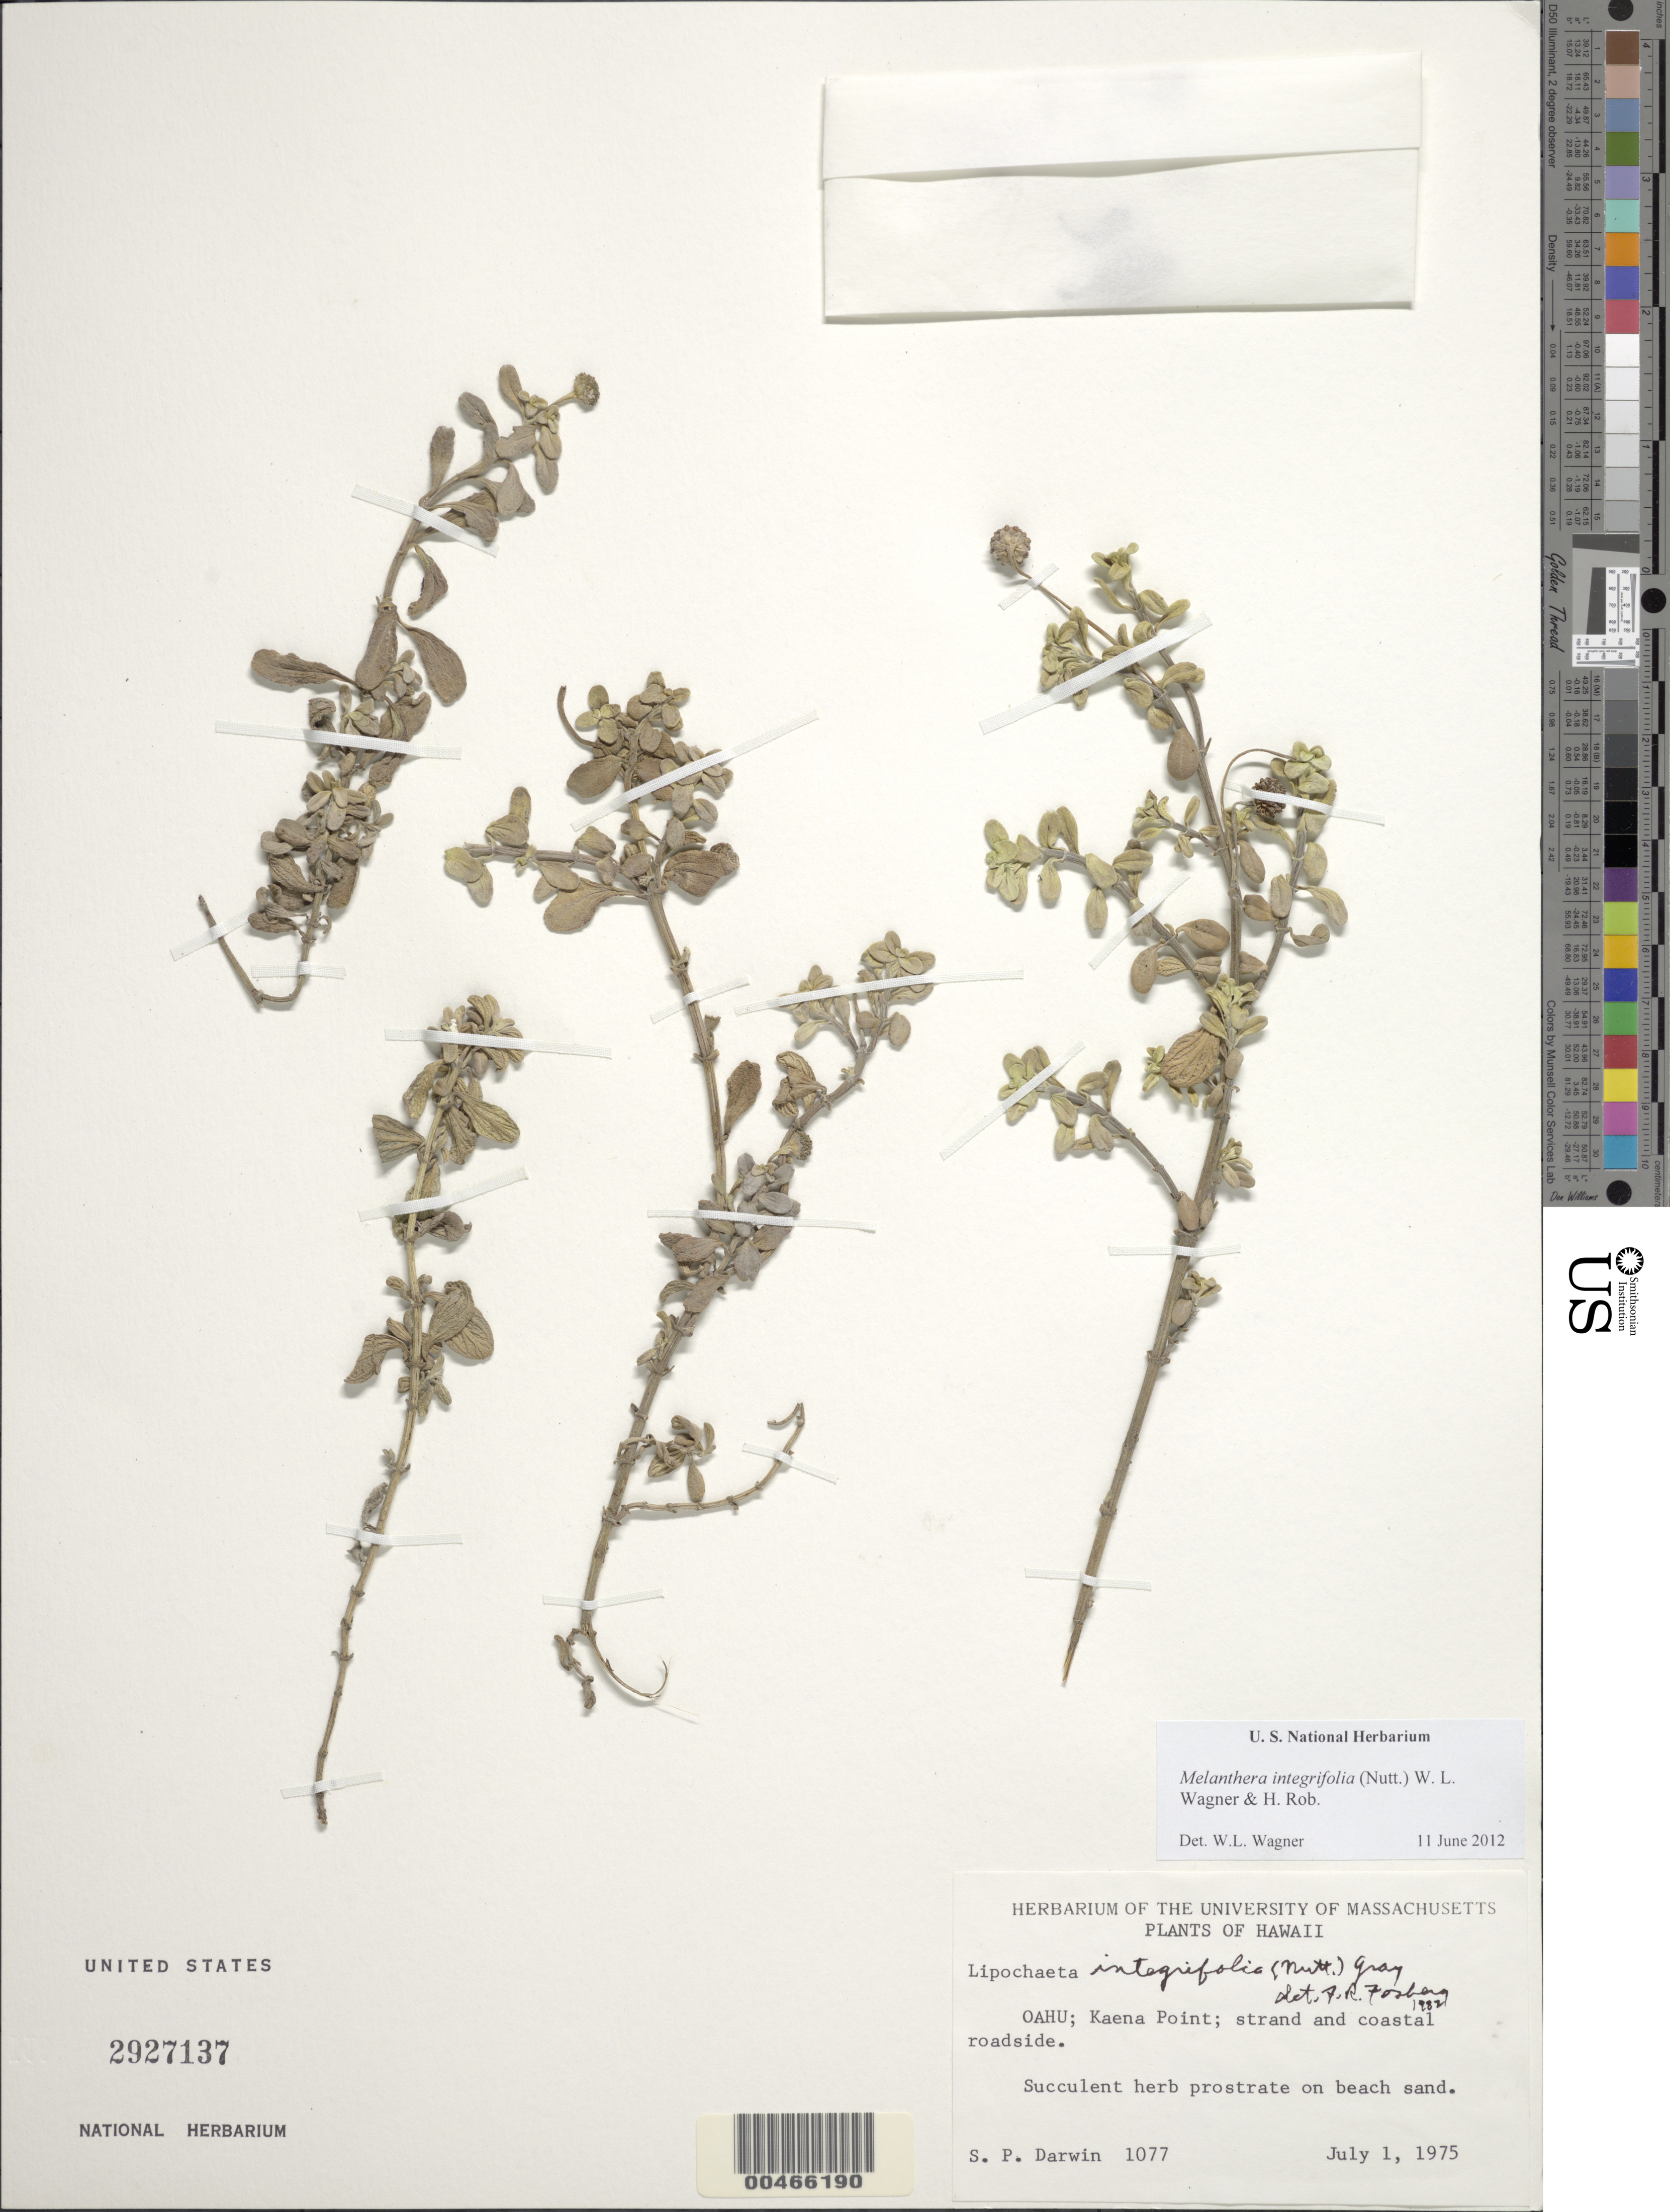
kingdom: Plantae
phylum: Tracheophyta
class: Magnoliopsida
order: Asterales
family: Asteraceae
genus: Wollastonia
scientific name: Wollastonia integrifolia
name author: (Nutt.) Orchard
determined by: Wagner, W. L., (BOT), Smithsonian Institution - National Museum of Natural History (UNITED STATES)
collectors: S. P. Darwin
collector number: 1077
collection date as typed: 1 Jul 1975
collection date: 1975-07-01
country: United States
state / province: Hawaii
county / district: Honolulu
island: Oahu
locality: Kaena Point; strand and coastal roadside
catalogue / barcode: US 2927137